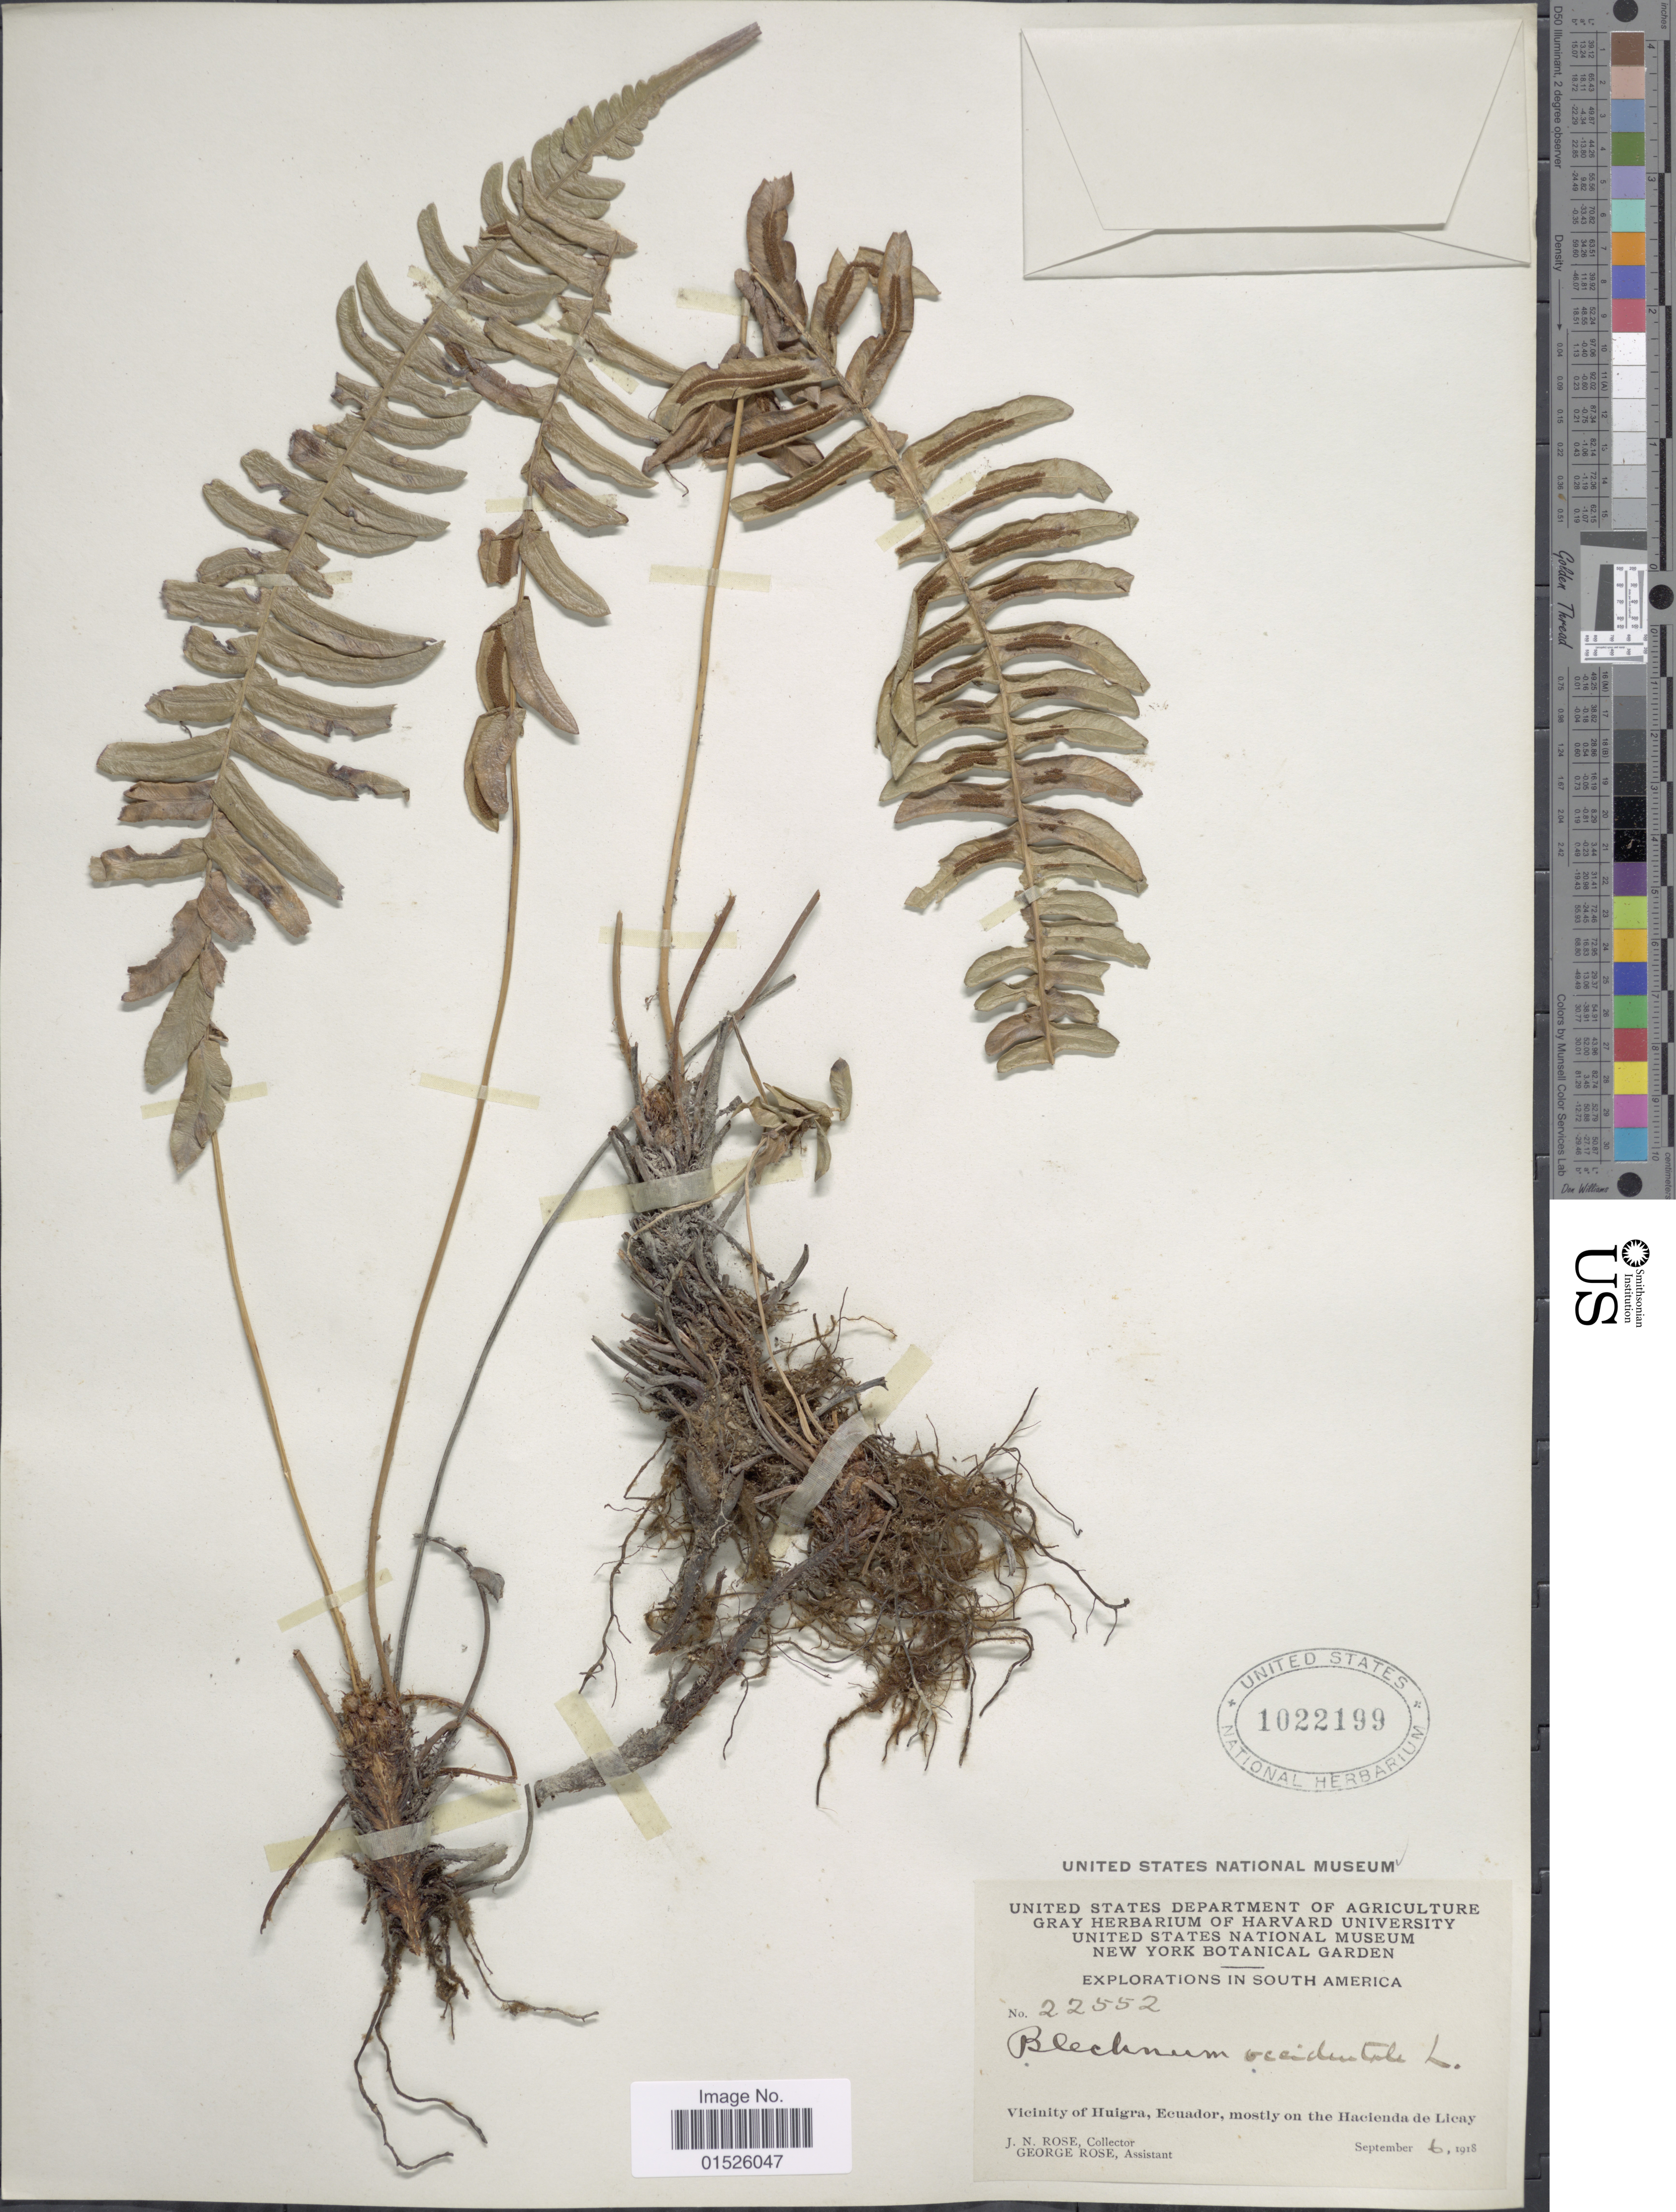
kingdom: Plantae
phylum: Tracheophyta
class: Polypodiopsida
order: Polypodiales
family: Blechnaceae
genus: Blechnum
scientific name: Blechnum glandulosum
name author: Link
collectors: J. N. Rose & G. Rose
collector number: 22552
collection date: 1918-09-06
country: Ecuador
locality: South America, Vicinity of Huigra, Ecuador, mostly on the Hacienda de Licay.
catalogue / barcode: US 1022199